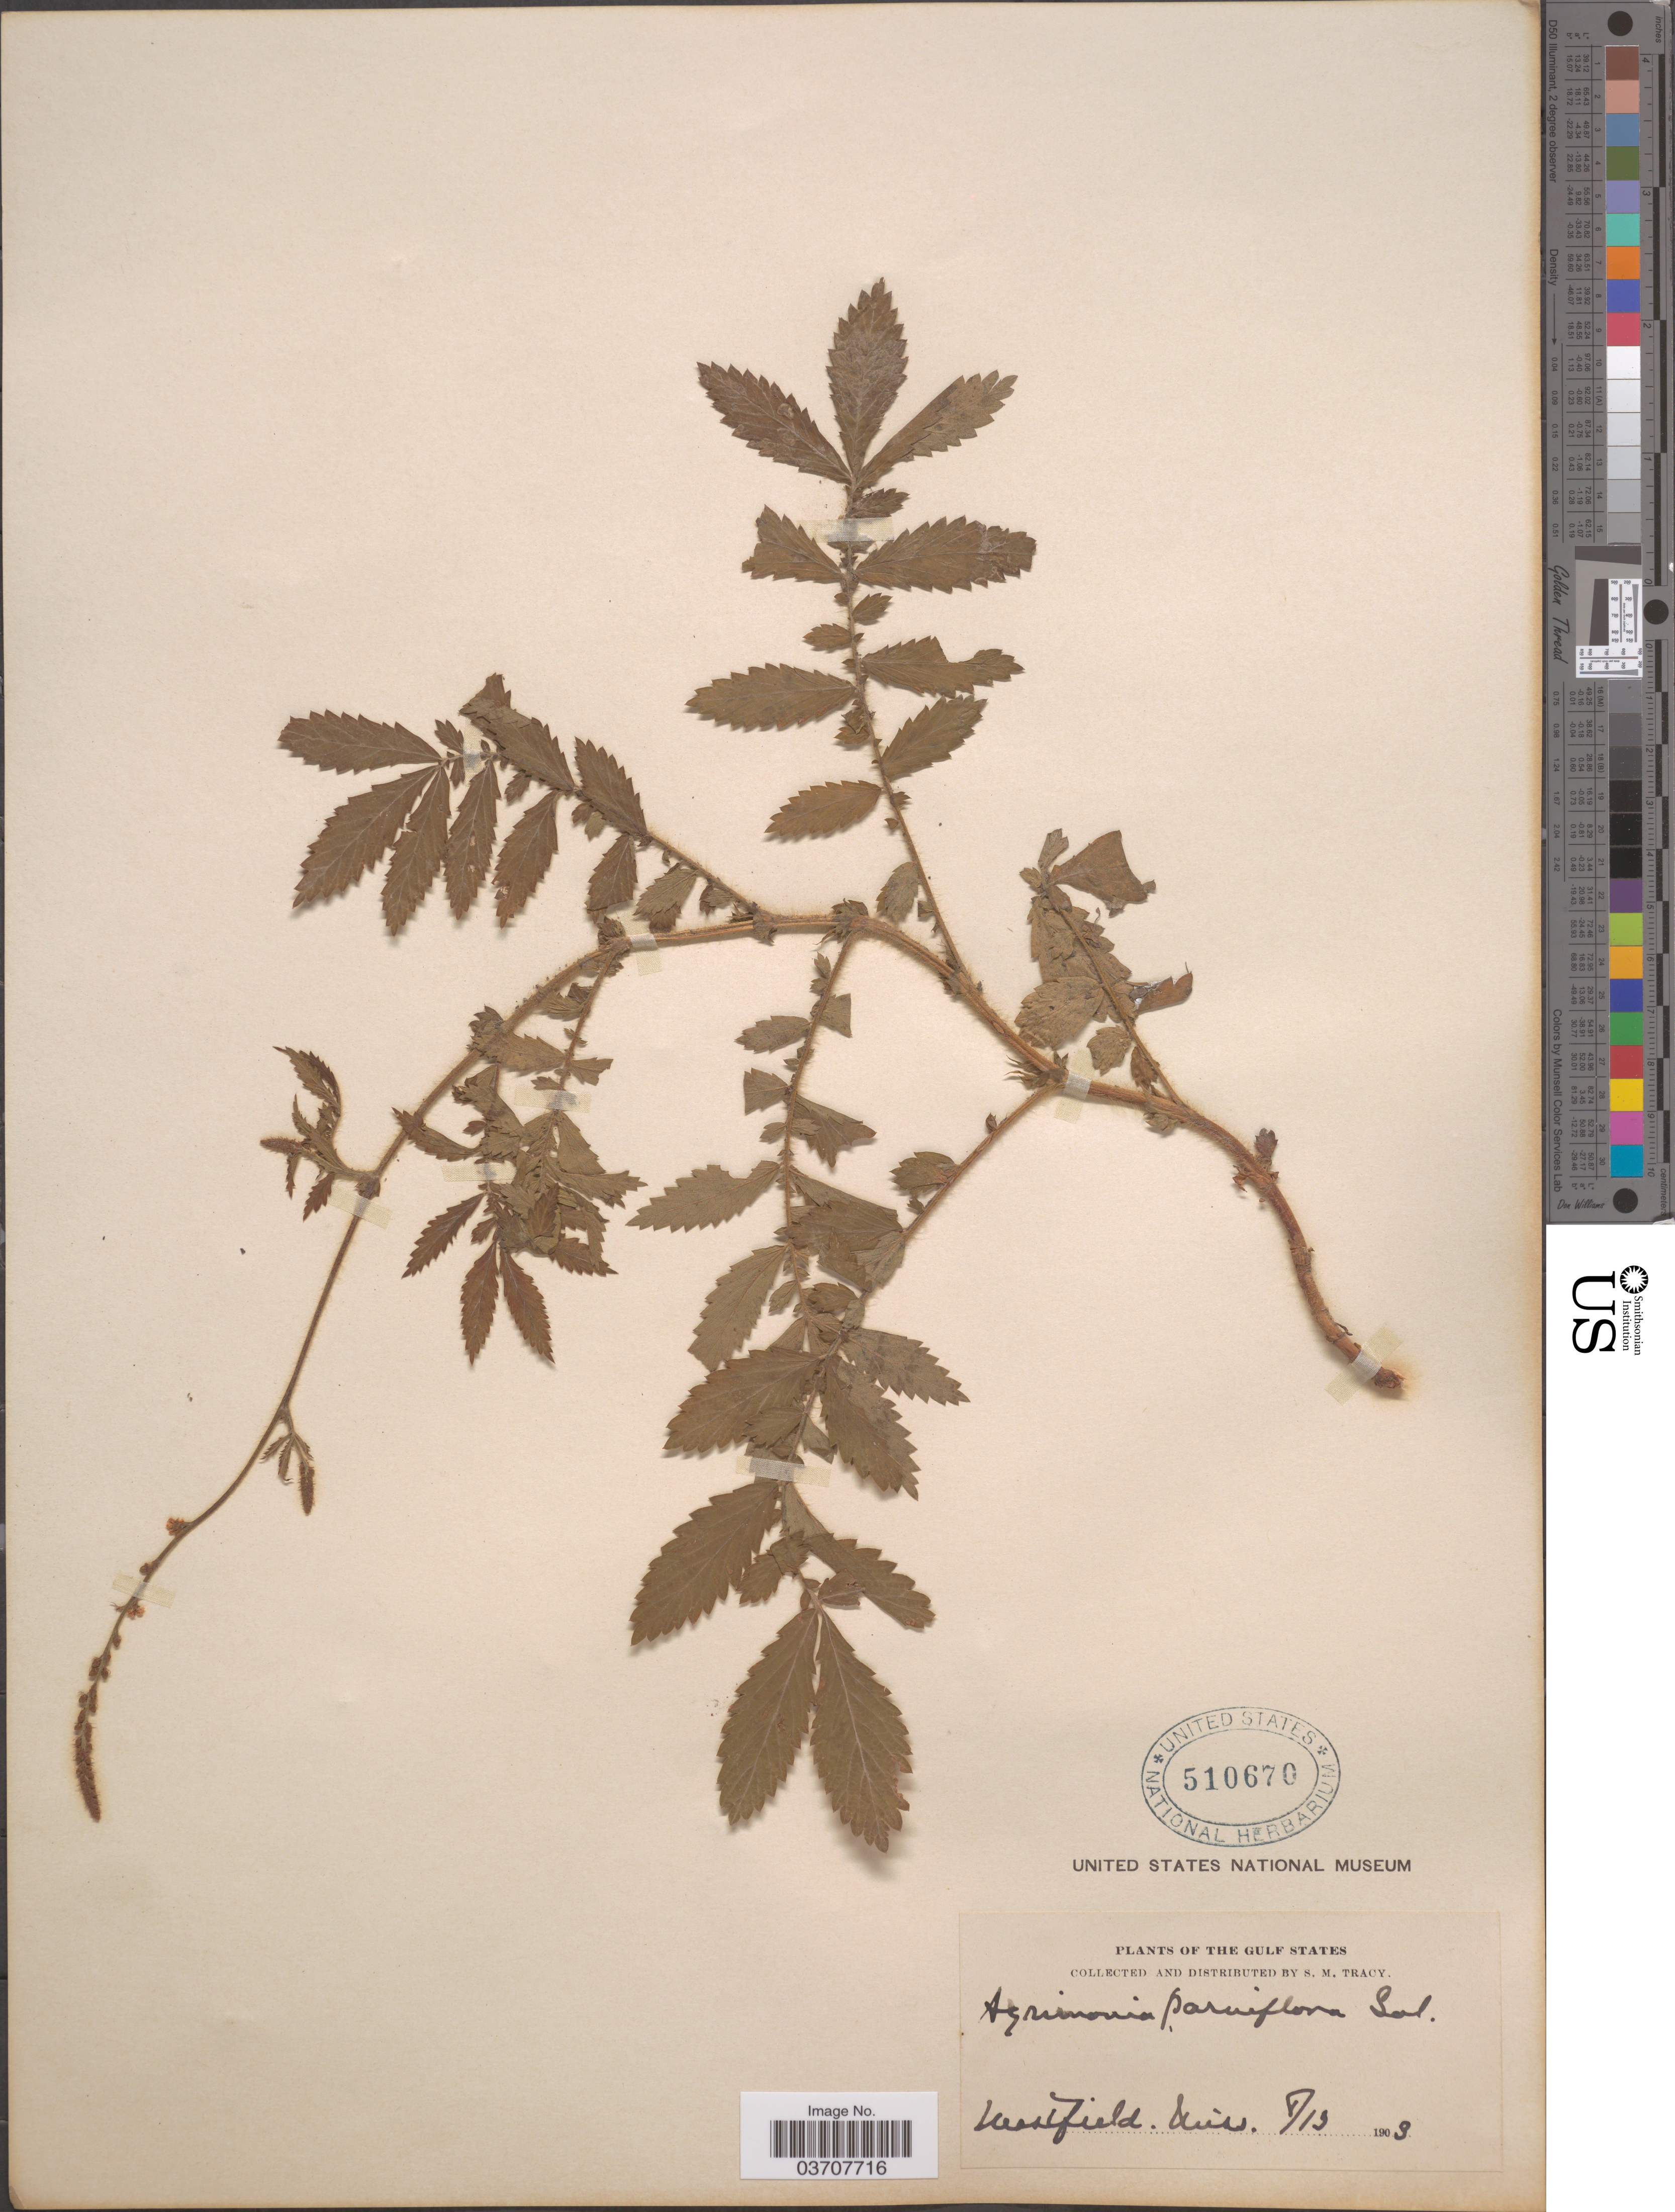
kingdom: Plantae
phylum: Tracheophyta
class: Magnoliopsida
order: Rosales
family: Rosaceae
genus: Agrimonia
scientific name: Agrimonia parviflora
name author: Aiton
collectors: S. M. Tracy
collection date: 1903-08-13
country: United States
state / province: Mississippi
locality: The Gulf States. Westfield. Miss.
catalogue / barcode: US 510670